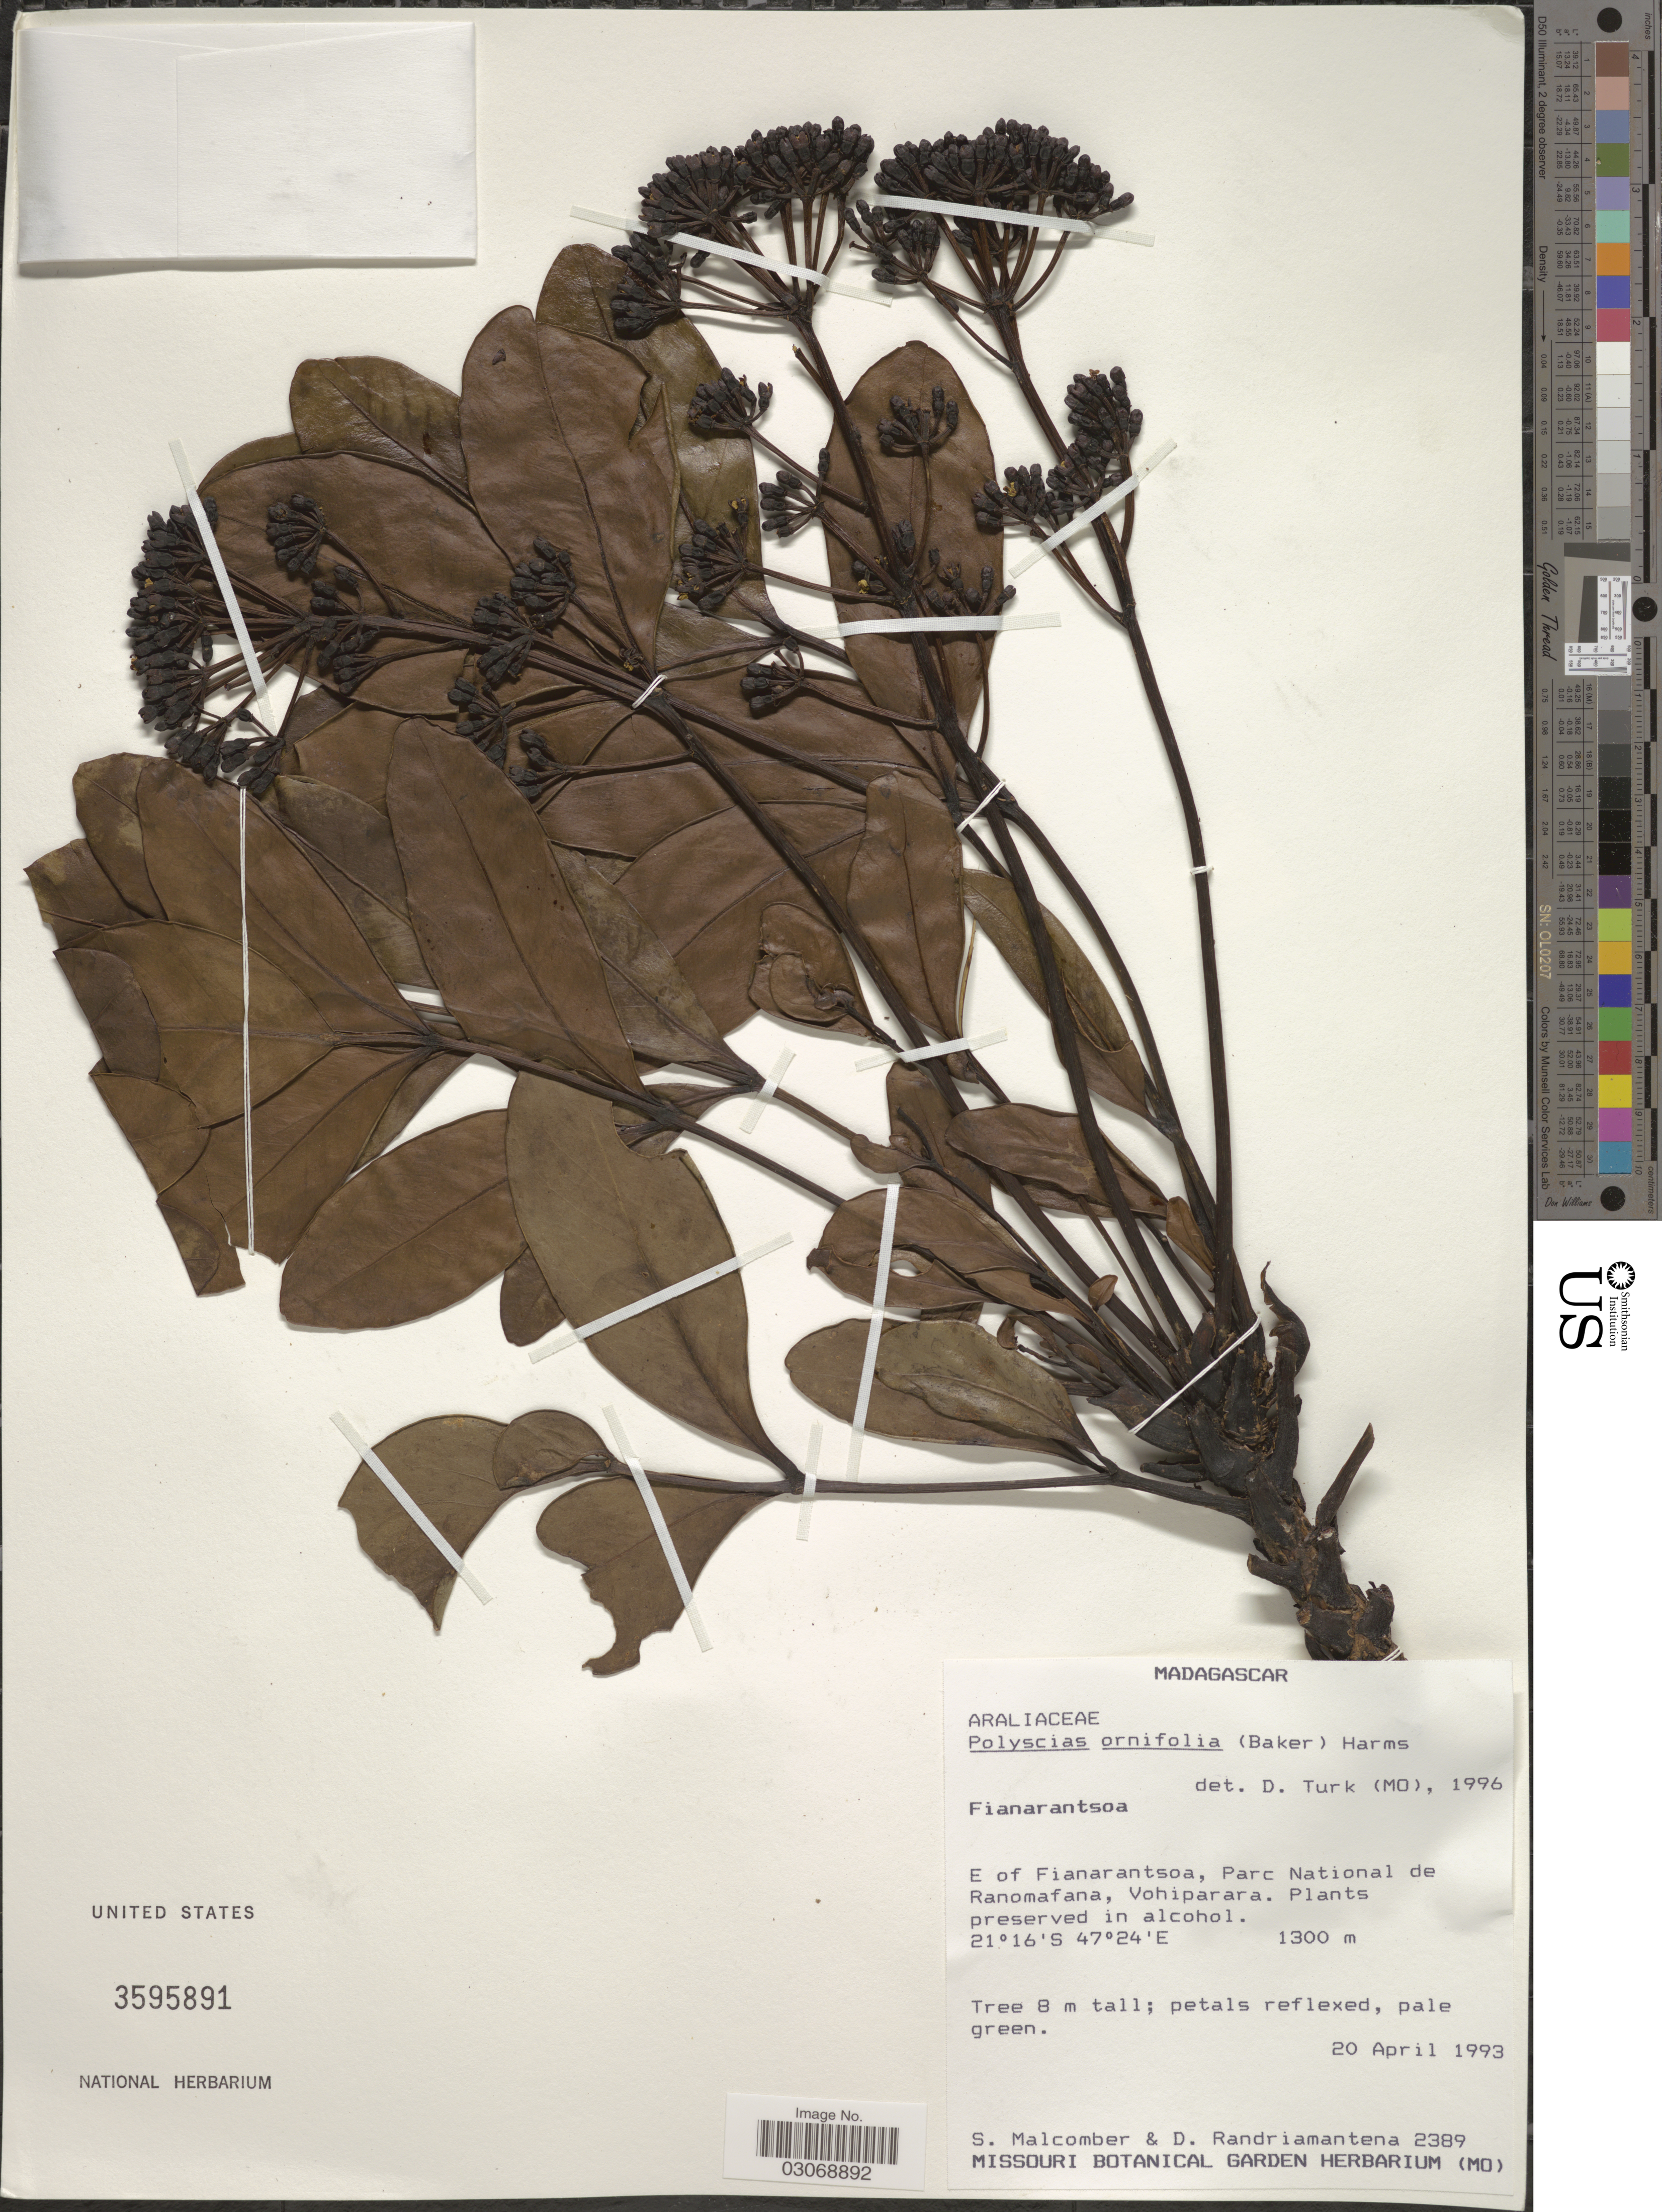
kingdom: Plantae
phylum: Tracheophyta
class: Magnoliopsida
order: Apiales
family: Araliaceae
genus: Polyscias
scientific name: Polyscias ornifolia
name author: (Baker) Harms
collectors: S. T. Malcomber & D. Randriamantena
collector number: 2389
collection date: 1993-04-20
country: Madagascar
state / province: Vatovavy Fitovinany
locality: E of Fianarantsoa, Parc National de Ranomafana, Vohiparara.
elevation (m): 1300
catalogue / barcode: US 3595891